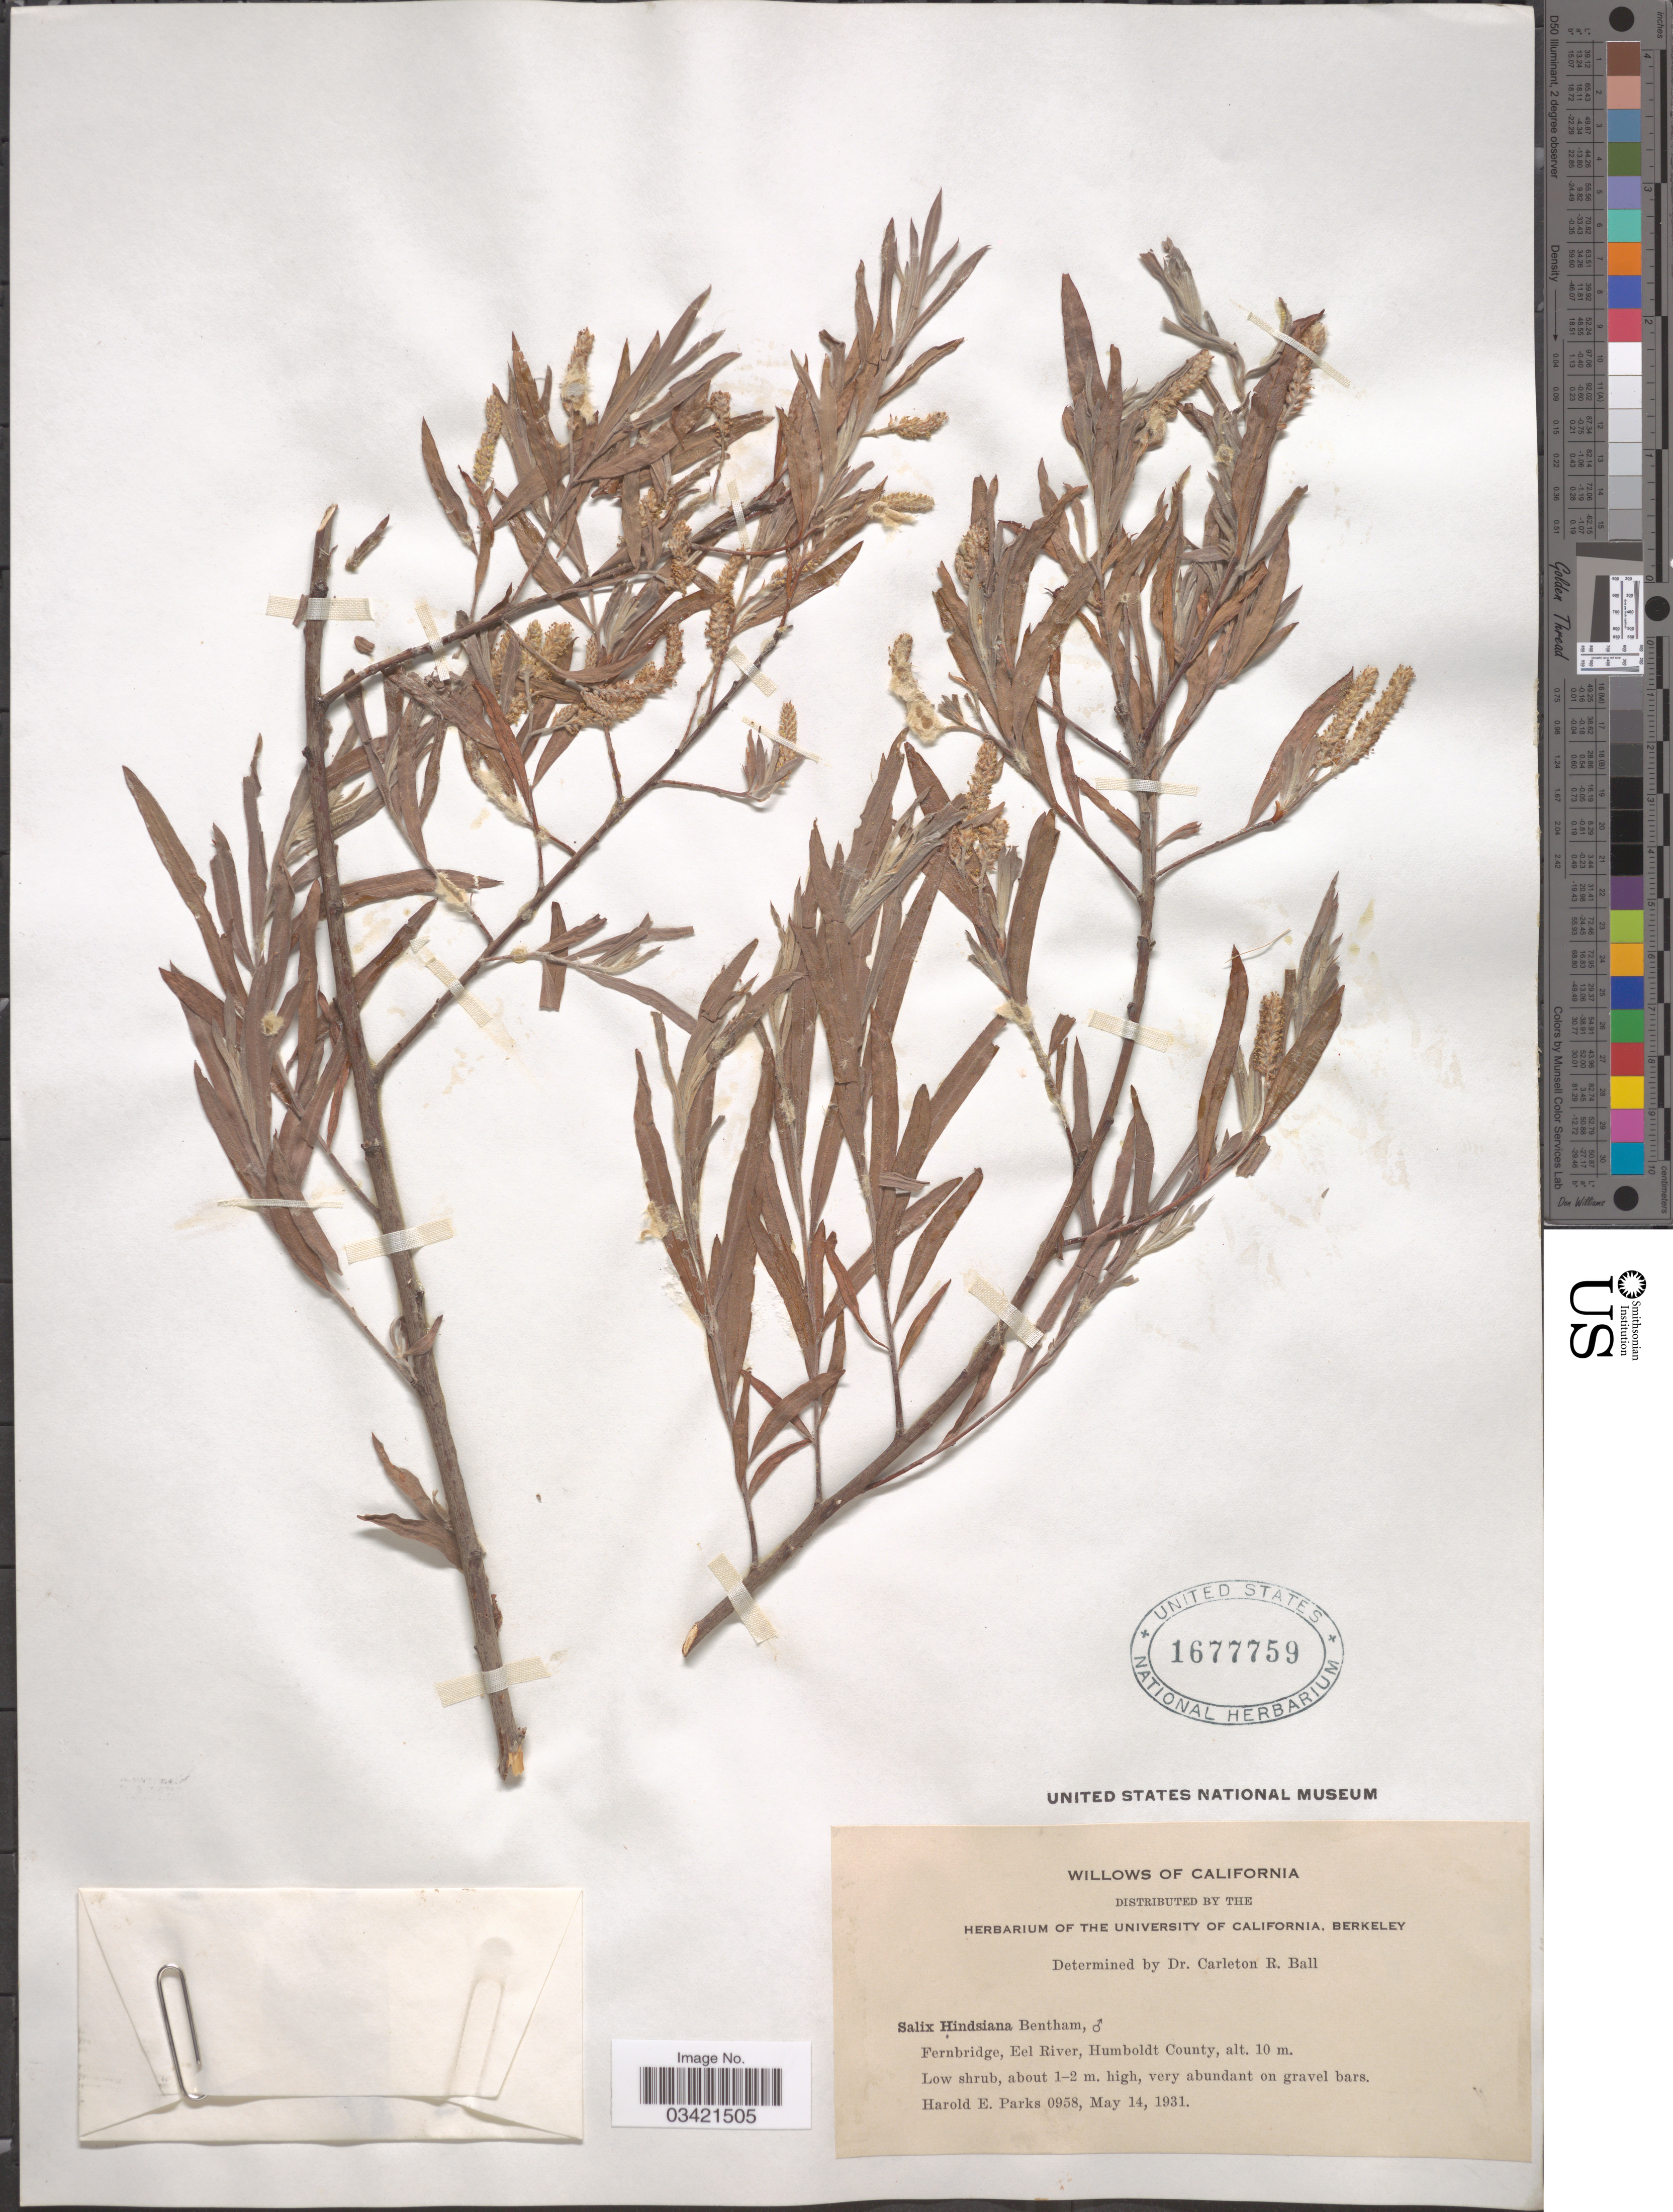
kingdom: Plantae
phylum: Tracheophyta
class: Magnoliopsida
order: Malpighiales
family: Salicaceae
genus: Salix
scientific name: Salix hindsiana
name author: Benth.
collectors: H. E. Parks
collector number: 0958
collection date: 1931-05-14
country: United States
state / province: California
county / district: Humboldt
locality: Fernbridge, Eel River, Humboldt County.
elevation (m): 10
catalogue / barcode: US 1677759